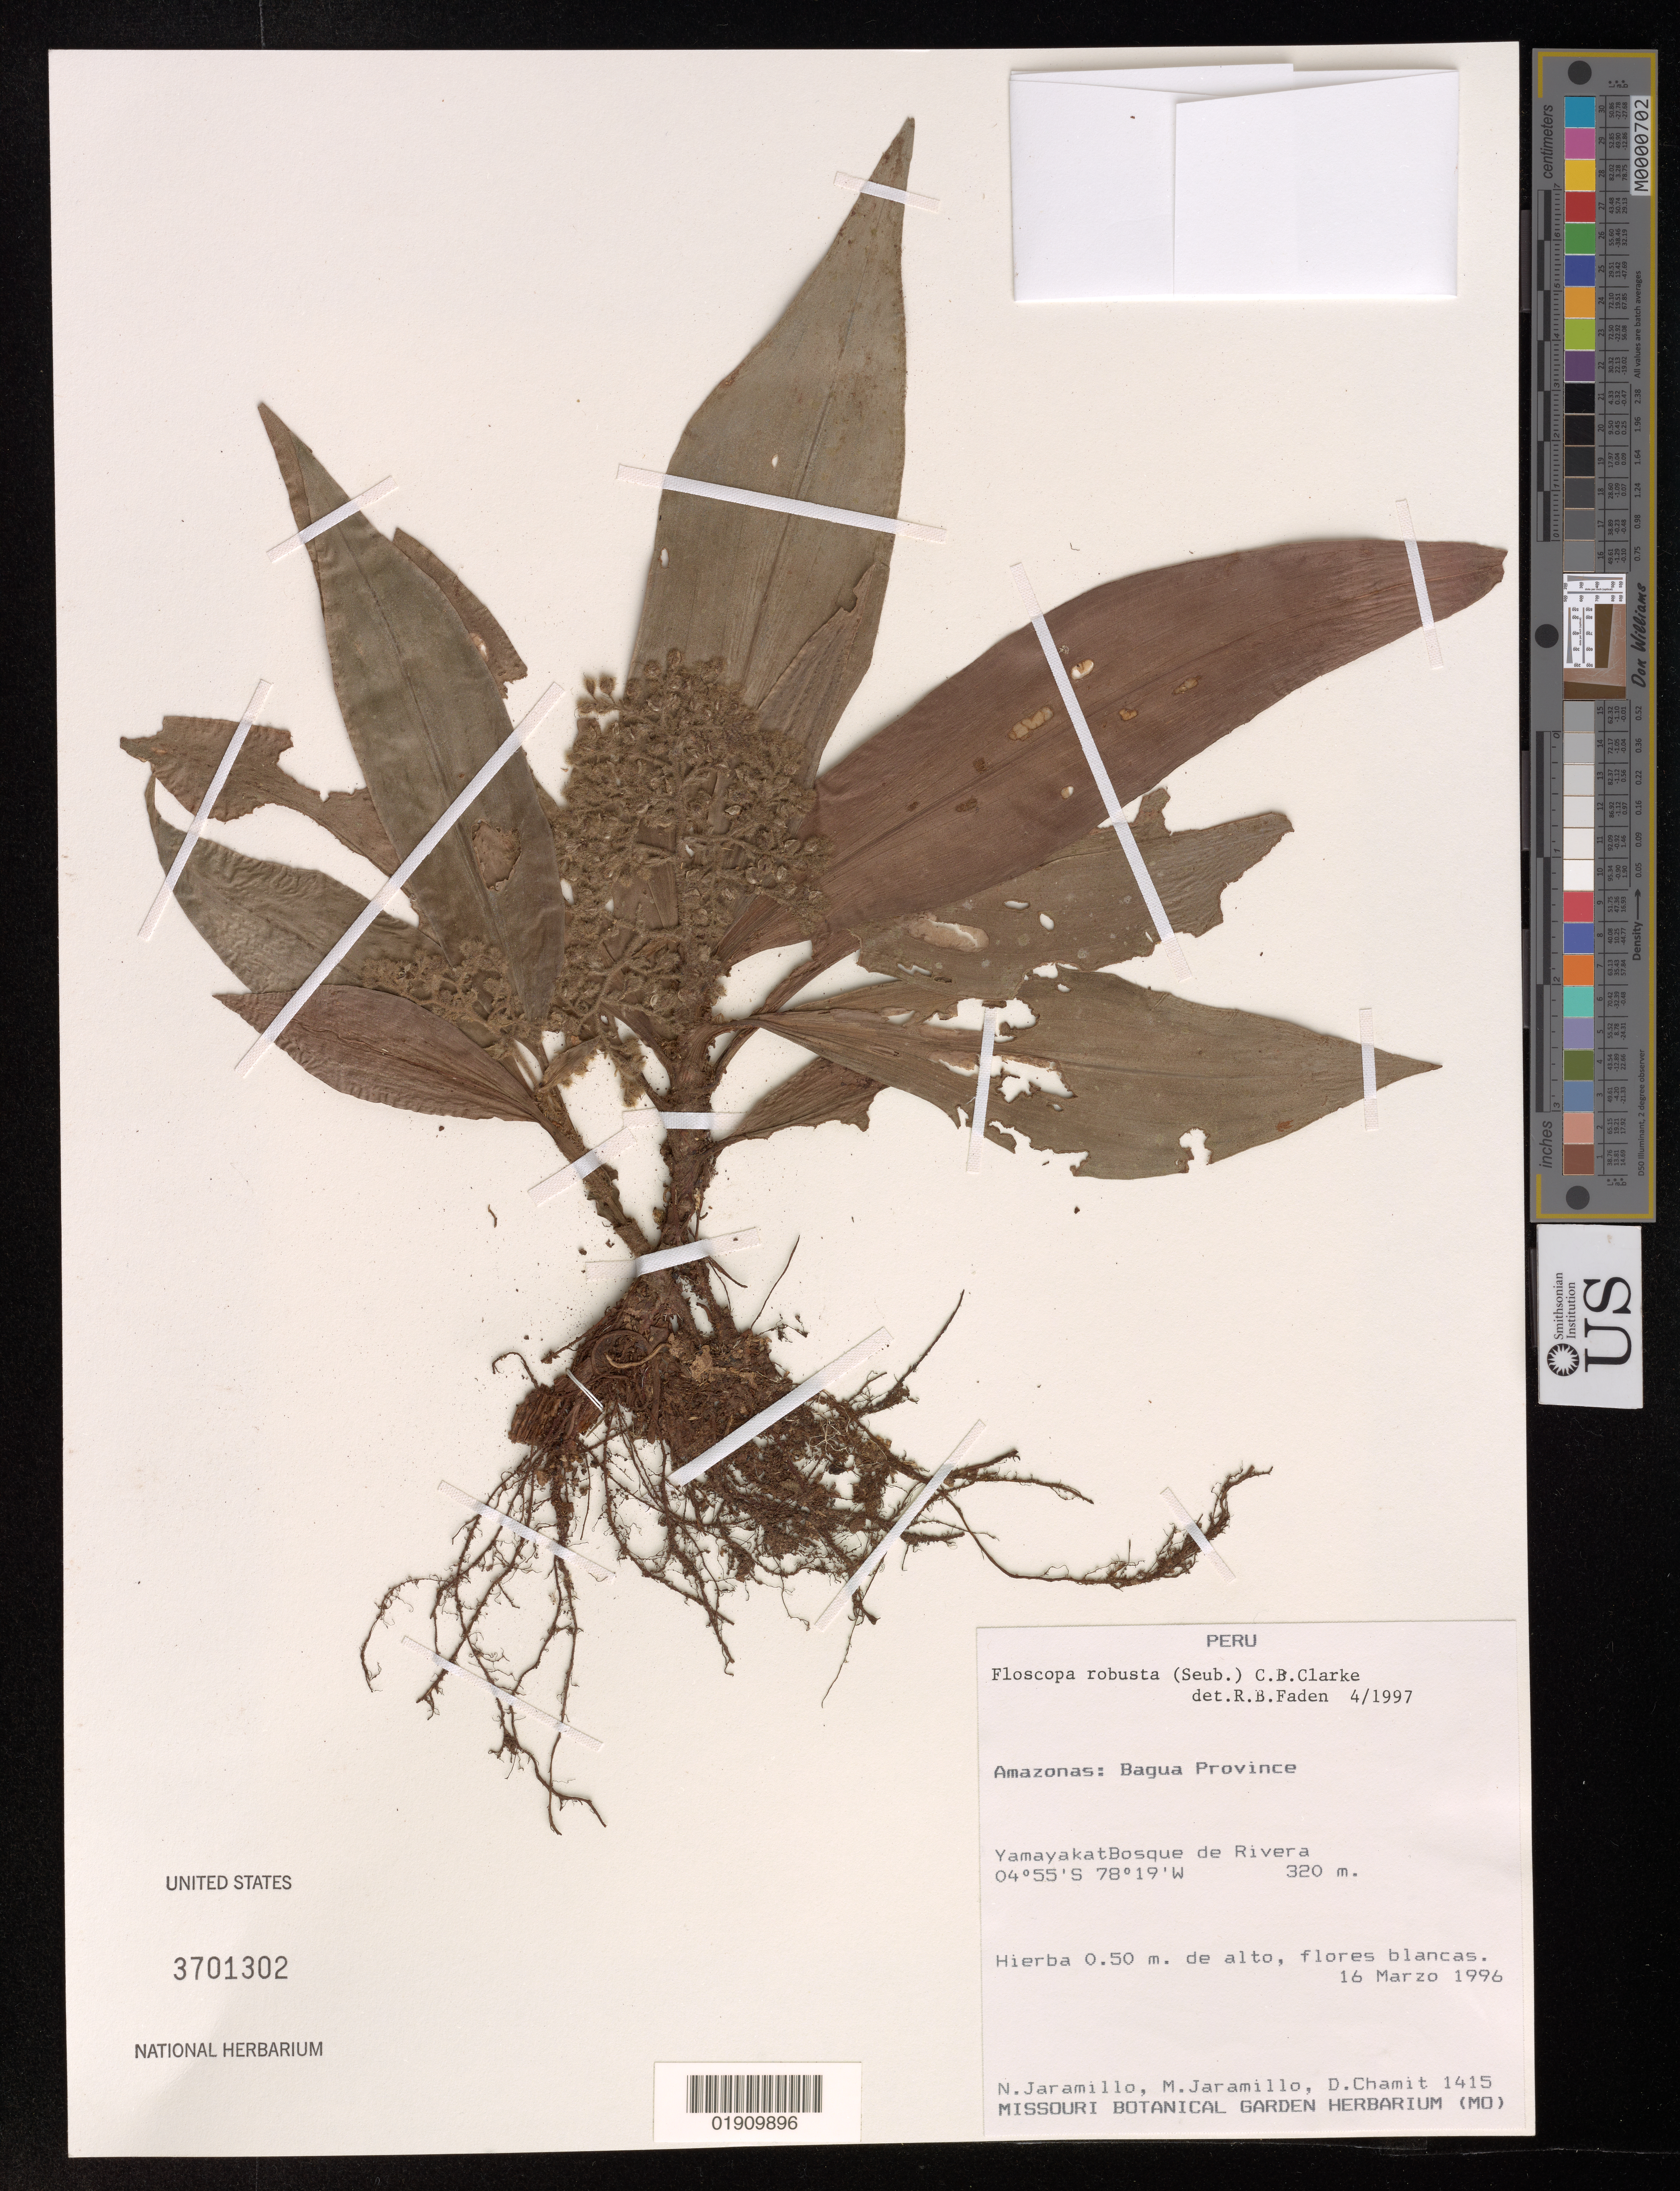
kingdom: Plantae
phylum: Tracheophyta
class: Liliopsida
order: Commelinales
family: Commelinaceae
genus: Floscopa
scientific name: Floscopa robusta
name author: (Seub.) C.B. Clarke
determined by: Faden, Robert B., (US), Smithsonian Institution - National Museum of Natural History (UNITED STATES)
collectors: N. Jaramillo, M. Jaramillo & D. Chamit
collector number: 1415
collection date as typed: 16 Mar 1996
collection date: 1996-03-16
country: Peru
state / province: Amazonas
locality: Bagua Province: Yamayakat, Bosque de Rivera.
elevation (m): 320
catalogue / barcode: US 3701302